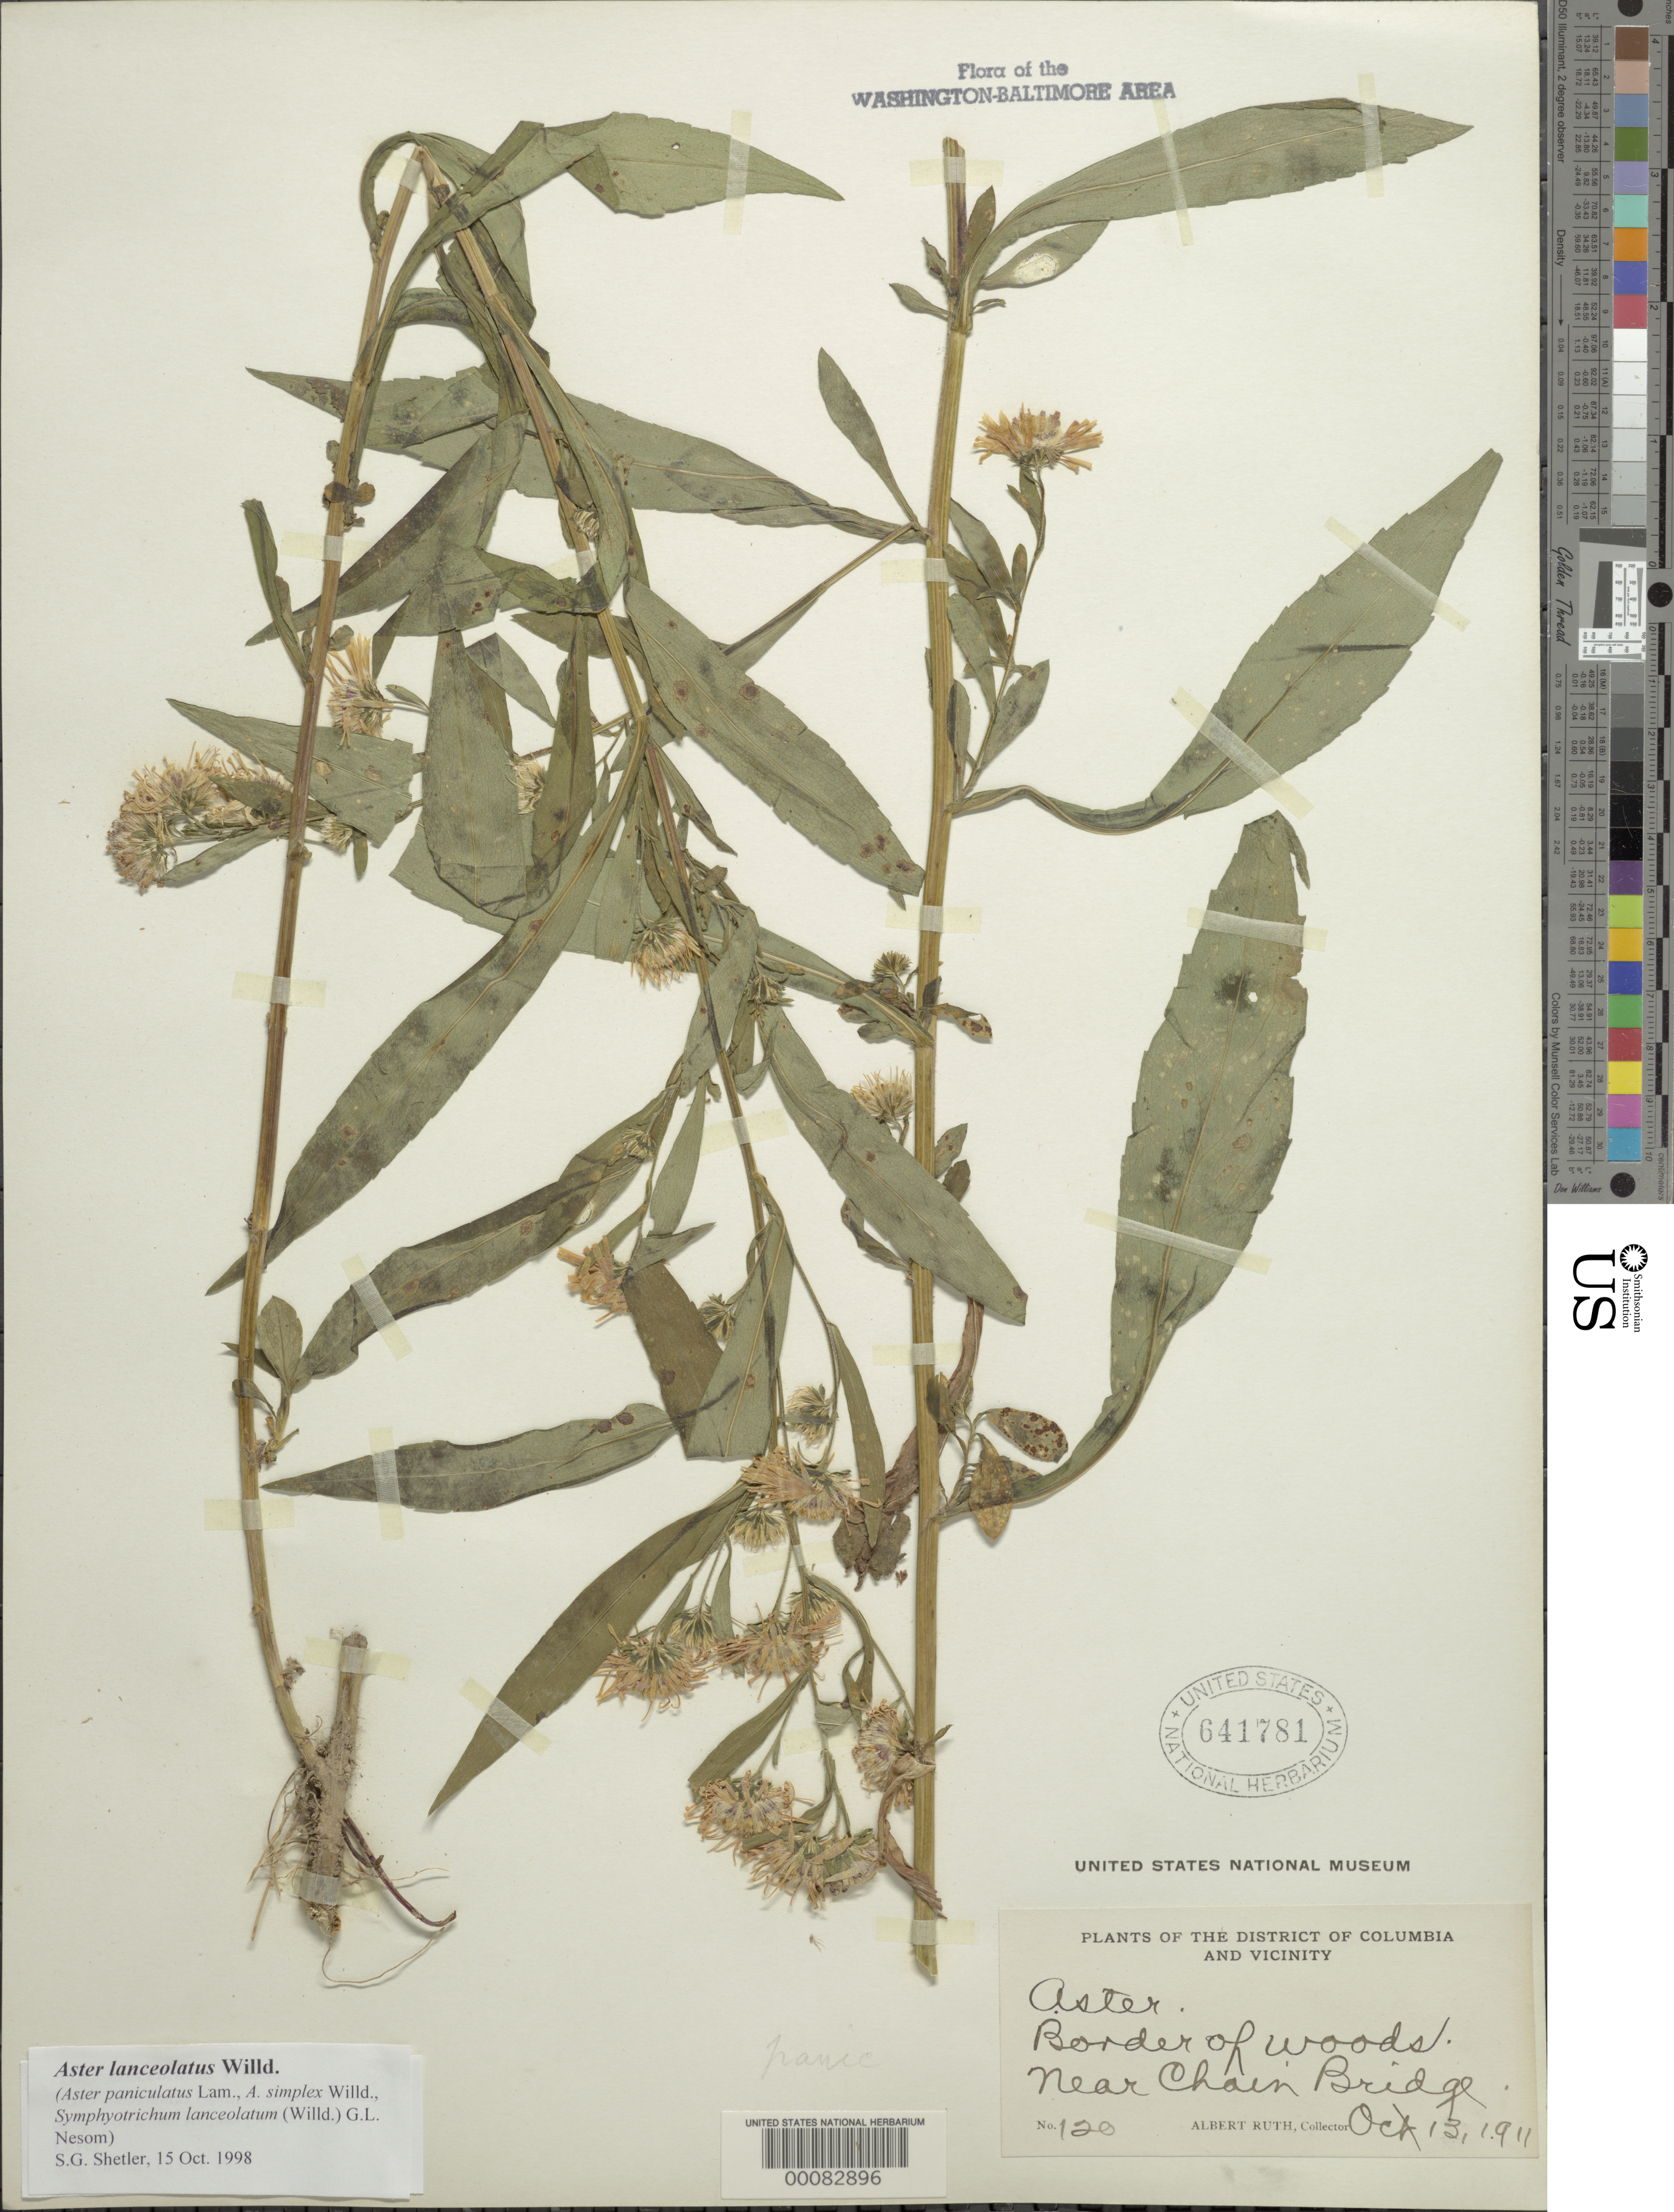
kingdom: Plantae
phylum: Tracheophyta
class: Magnoliopsida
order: Asterales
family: Asteraceae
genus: Symphyotrichum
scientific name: Symphyotrichum lanceolatum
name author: (Willd.) G.L. Nesom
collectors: A. Ruth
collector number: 120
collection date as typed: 13 Oct 1911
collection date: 1911-10-13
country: United States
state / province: District of Columbia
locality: Chain Bridge vicinity C. & O. Canal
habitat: Border of woods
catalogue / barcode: US 641781